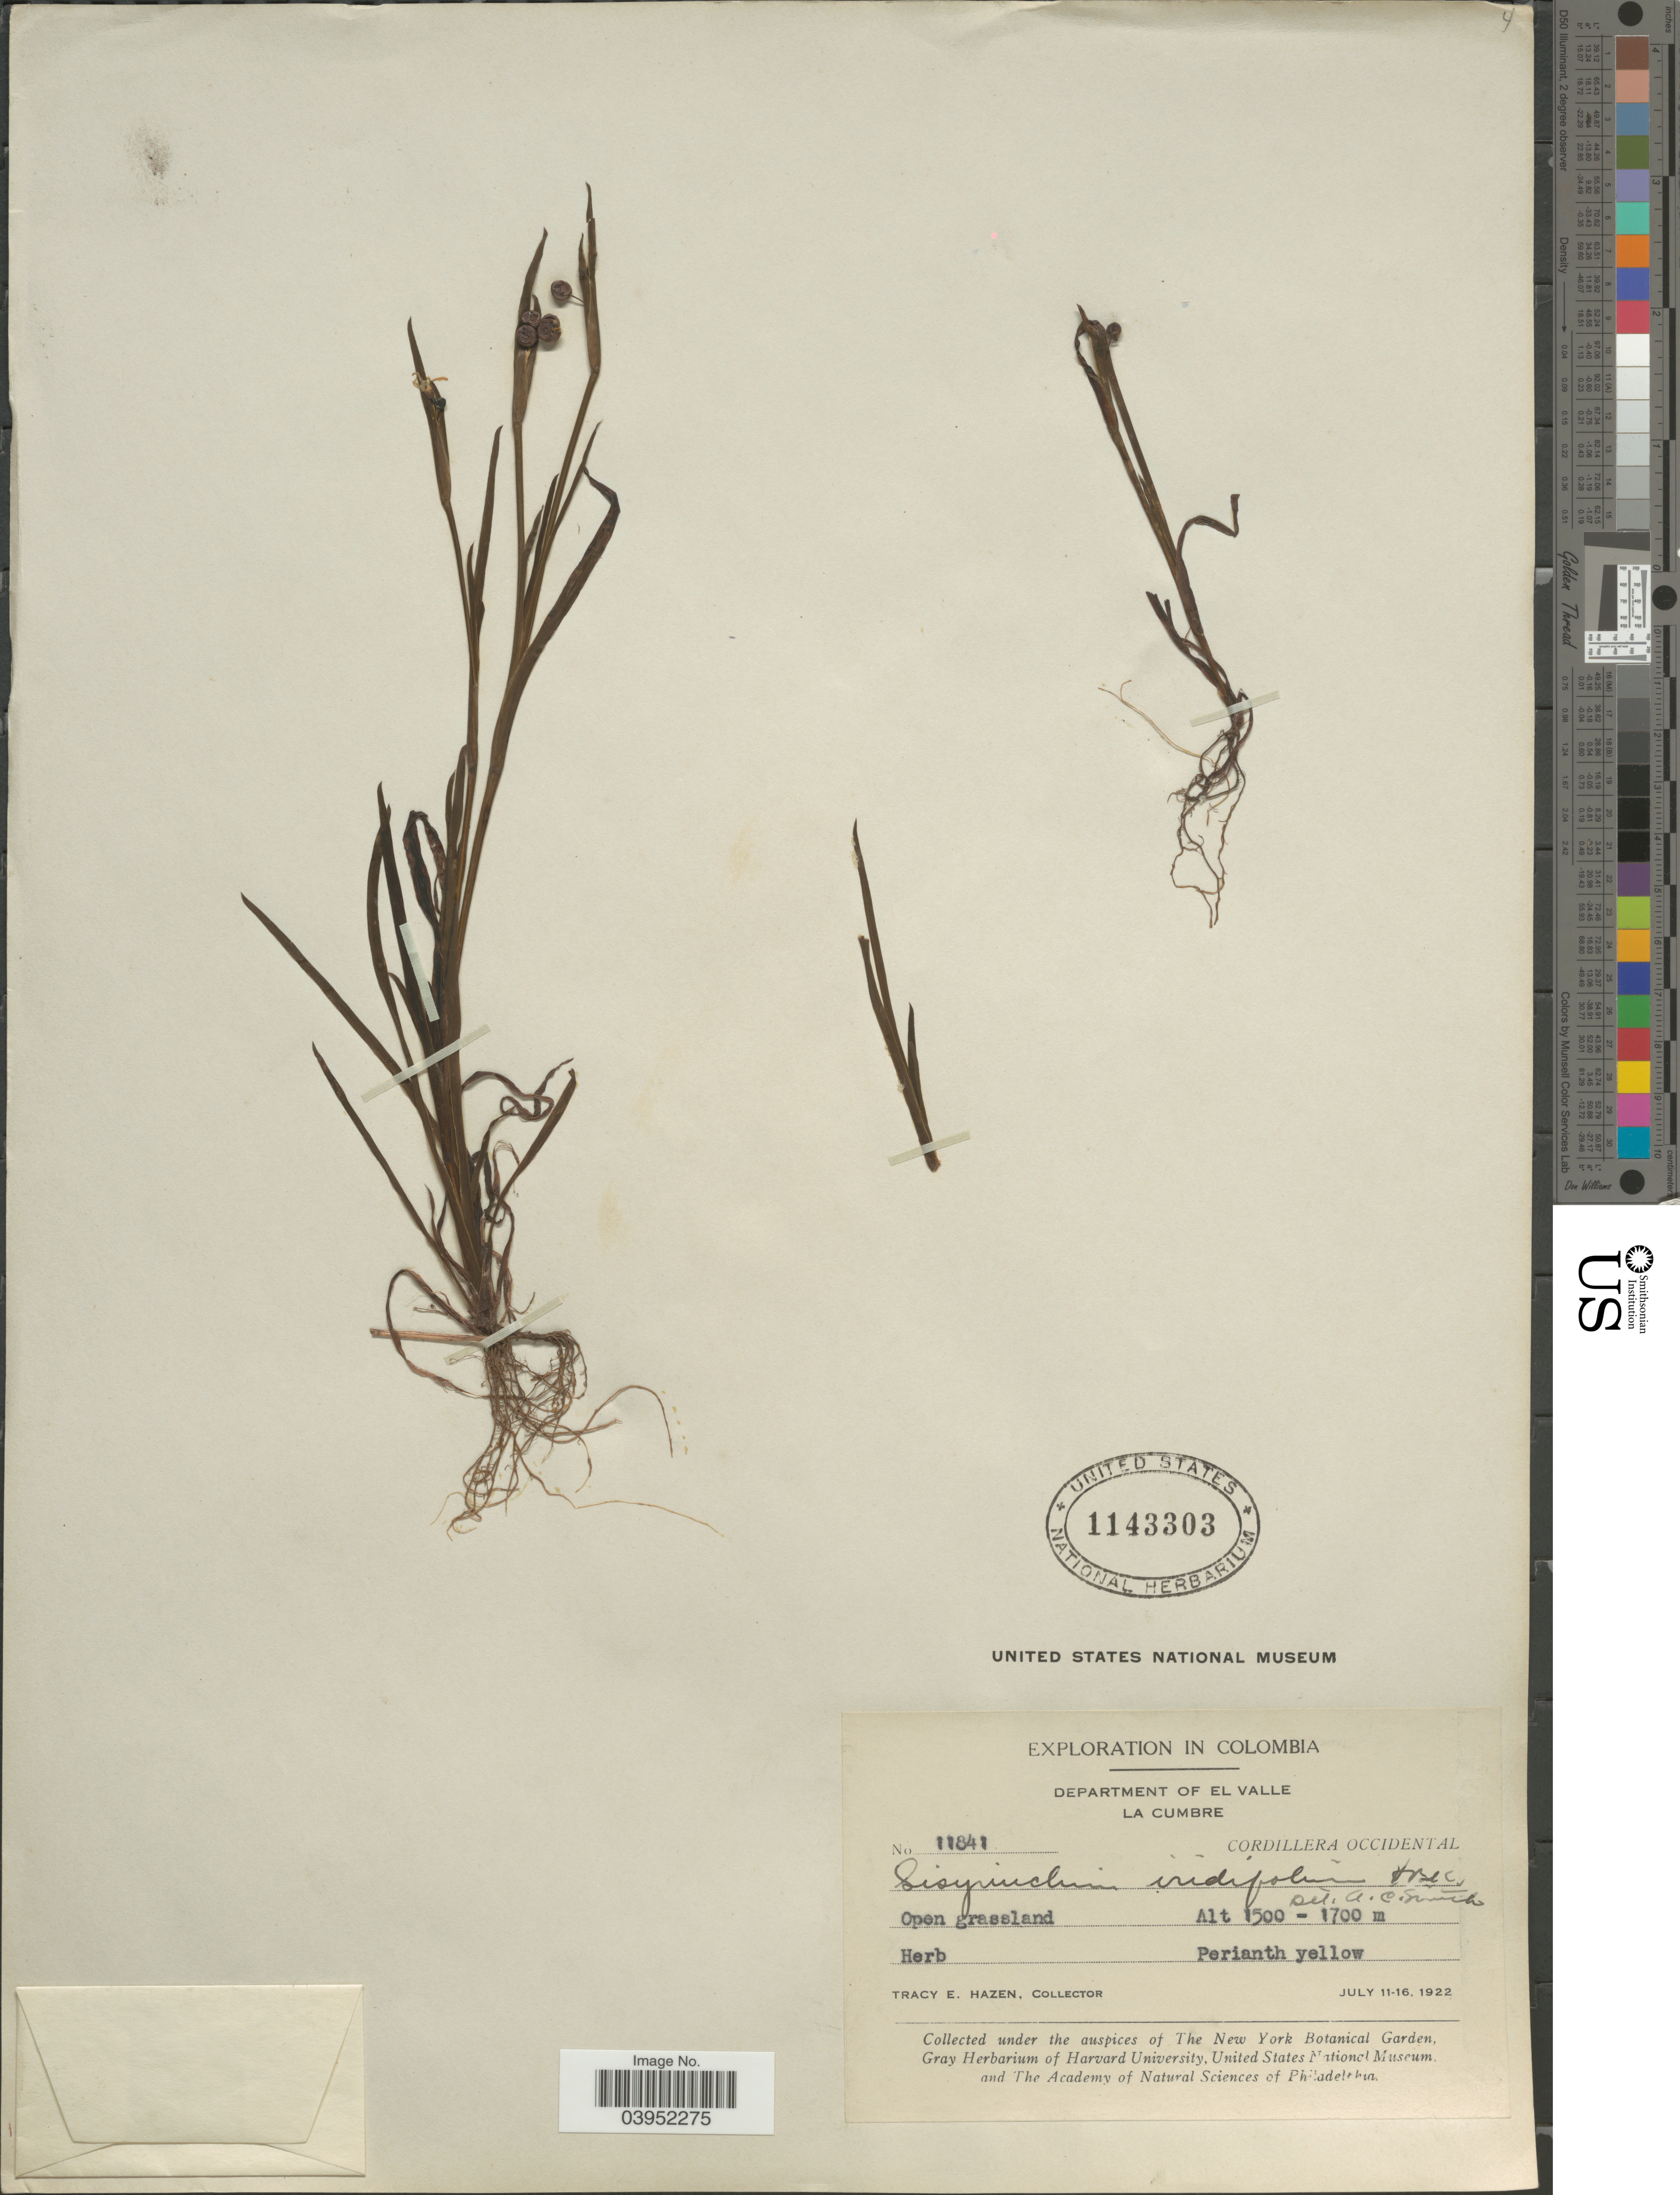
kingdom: Plantae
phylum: Tracheophyta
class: Liliopsida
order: Asparagales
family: Iridaceae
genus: Sisyrinchium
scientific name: Sisyrinchium micranthum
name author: Cav.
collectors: T. E. Hazen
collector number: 11841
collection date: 1922-07-11/1922-07-16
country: Colombia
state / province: Valle del Cauca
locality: Department of El Valle. La Cumbre. Cordillera Occidental.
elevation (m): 1500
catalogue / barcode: US 1143303